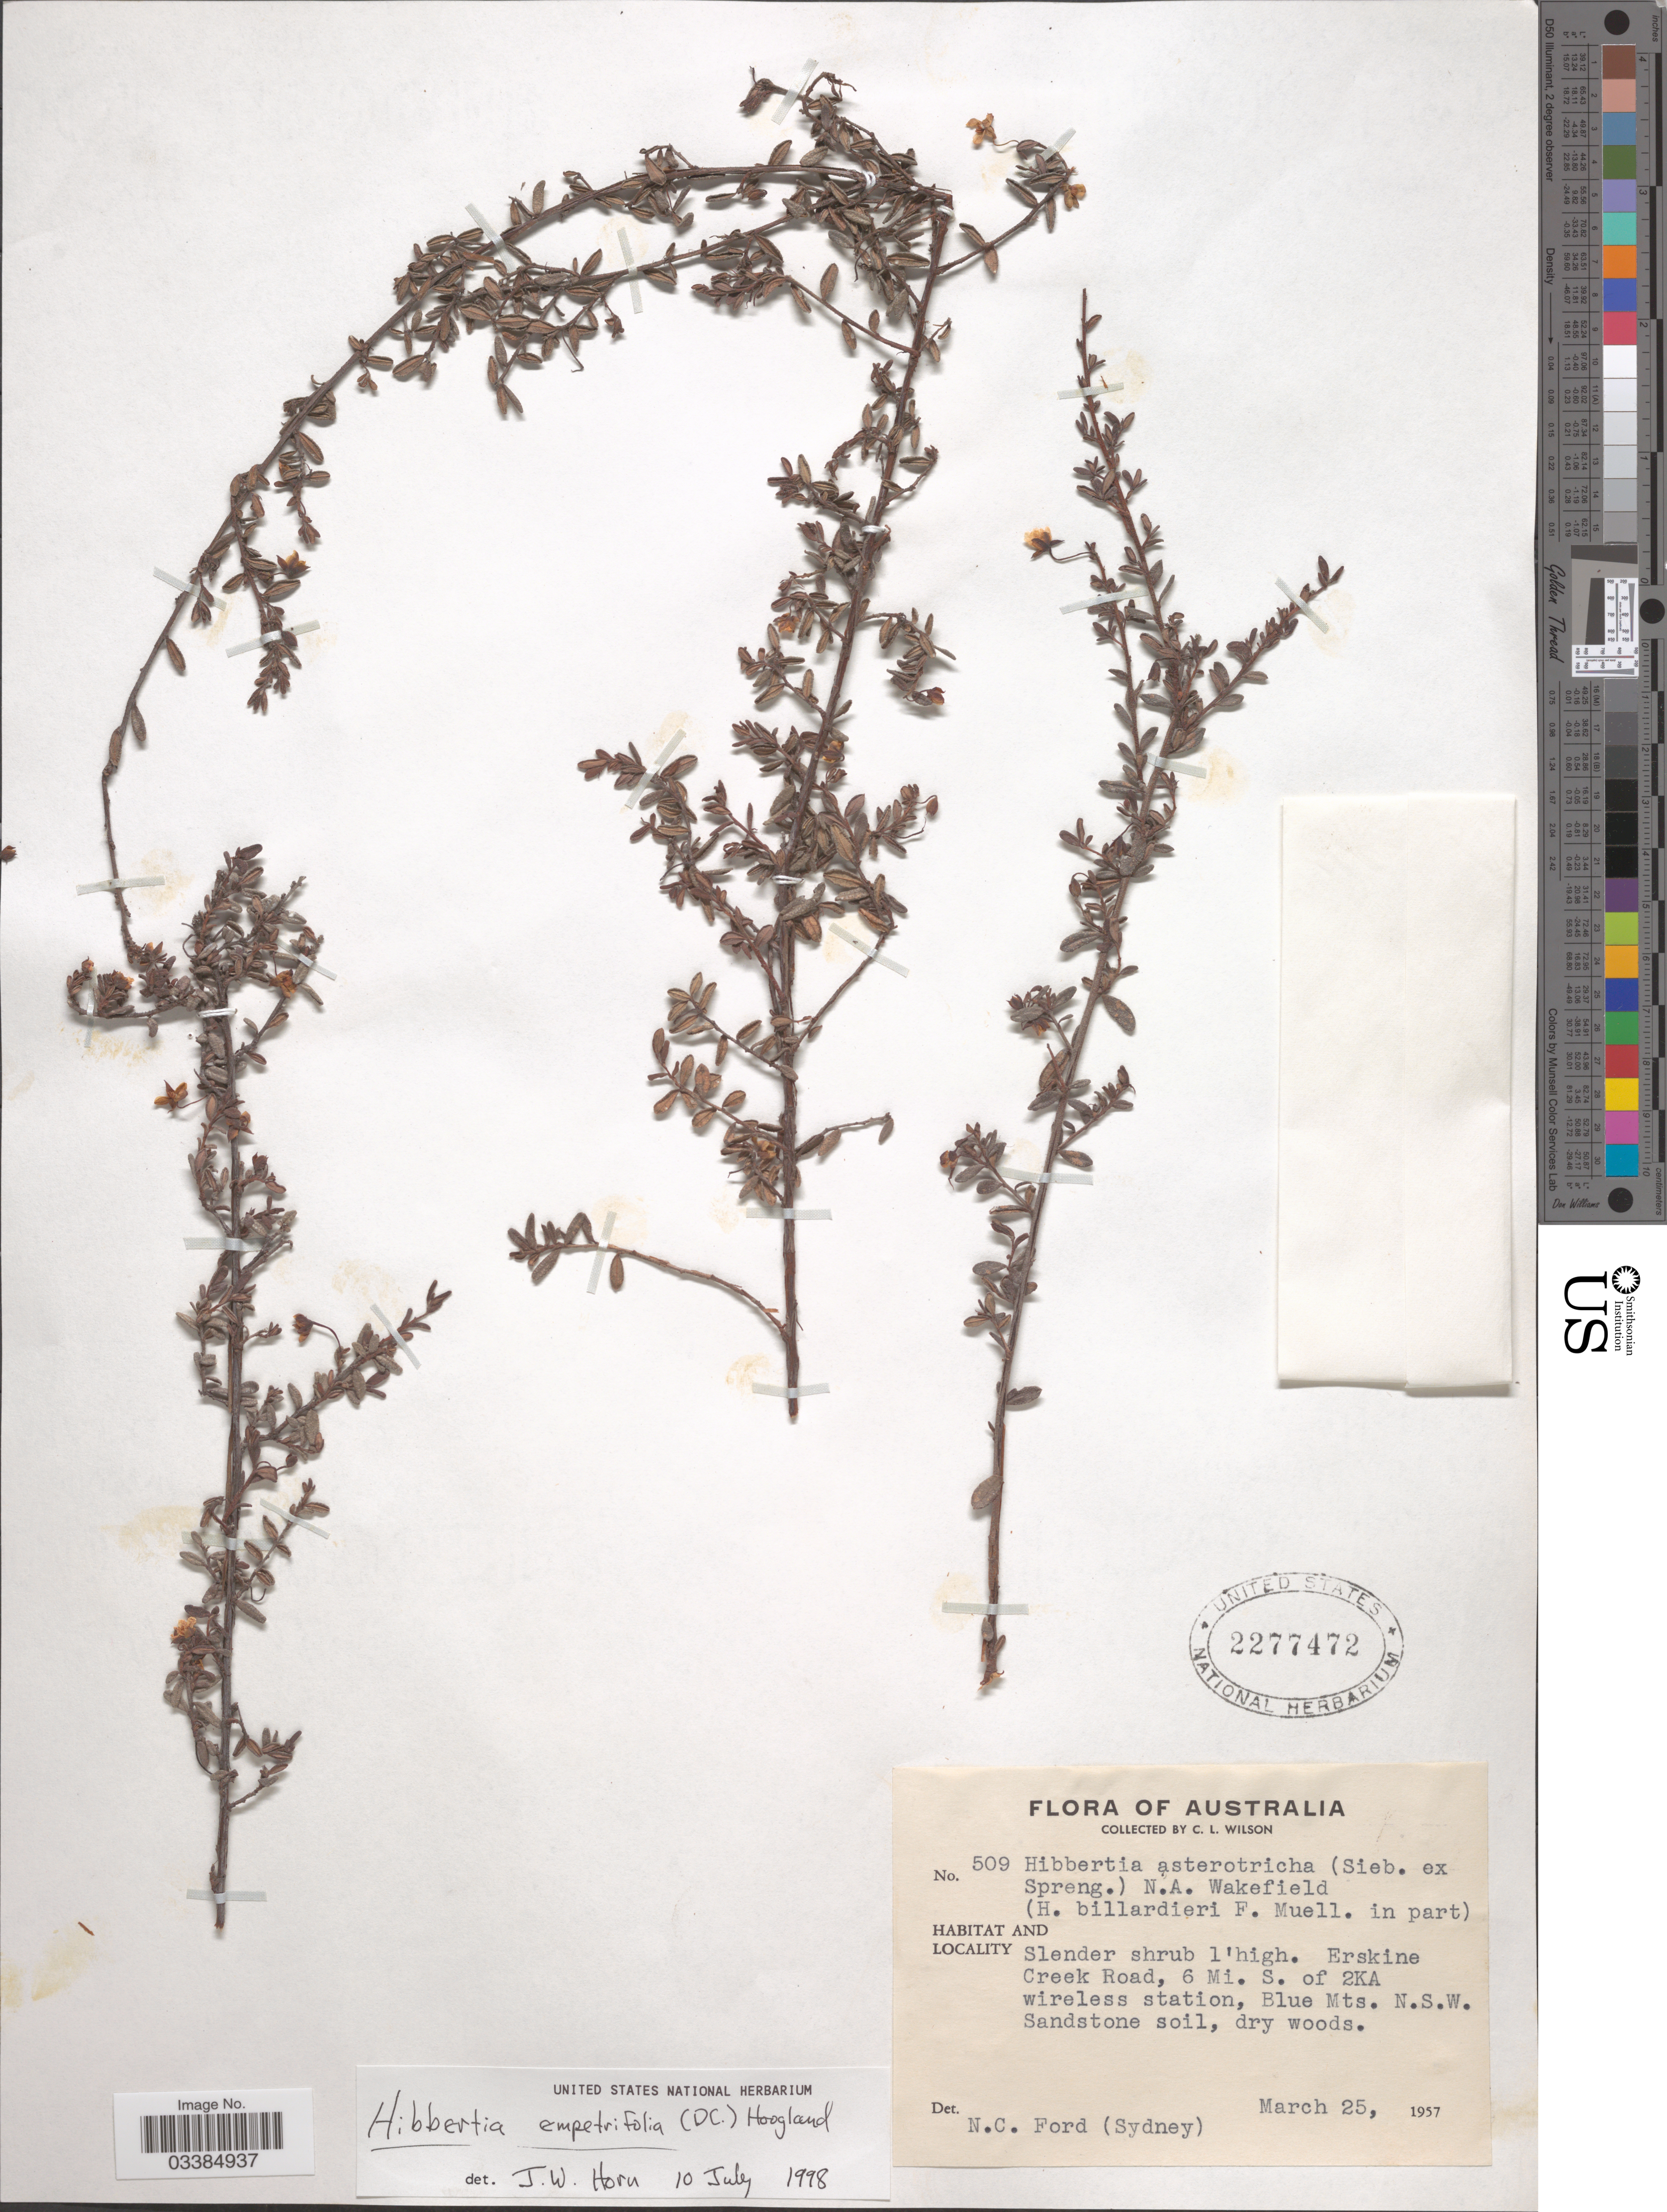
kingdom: Plantae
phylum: Tracheophyta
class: Magnoliopsida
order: Dilleniales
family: Dilleniaceae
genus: Hibbertia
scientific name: Hibbertia empetrifolia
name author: (DC.) Hoogland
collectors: C. L. Wilson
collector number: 509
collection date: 1957-03-25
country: Australia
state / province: New South Wales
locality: Erskine Creek Road, 6 Mi. S. of 2KA wireless station, Blue Mts. N. S. W.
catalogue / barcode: US 2277472